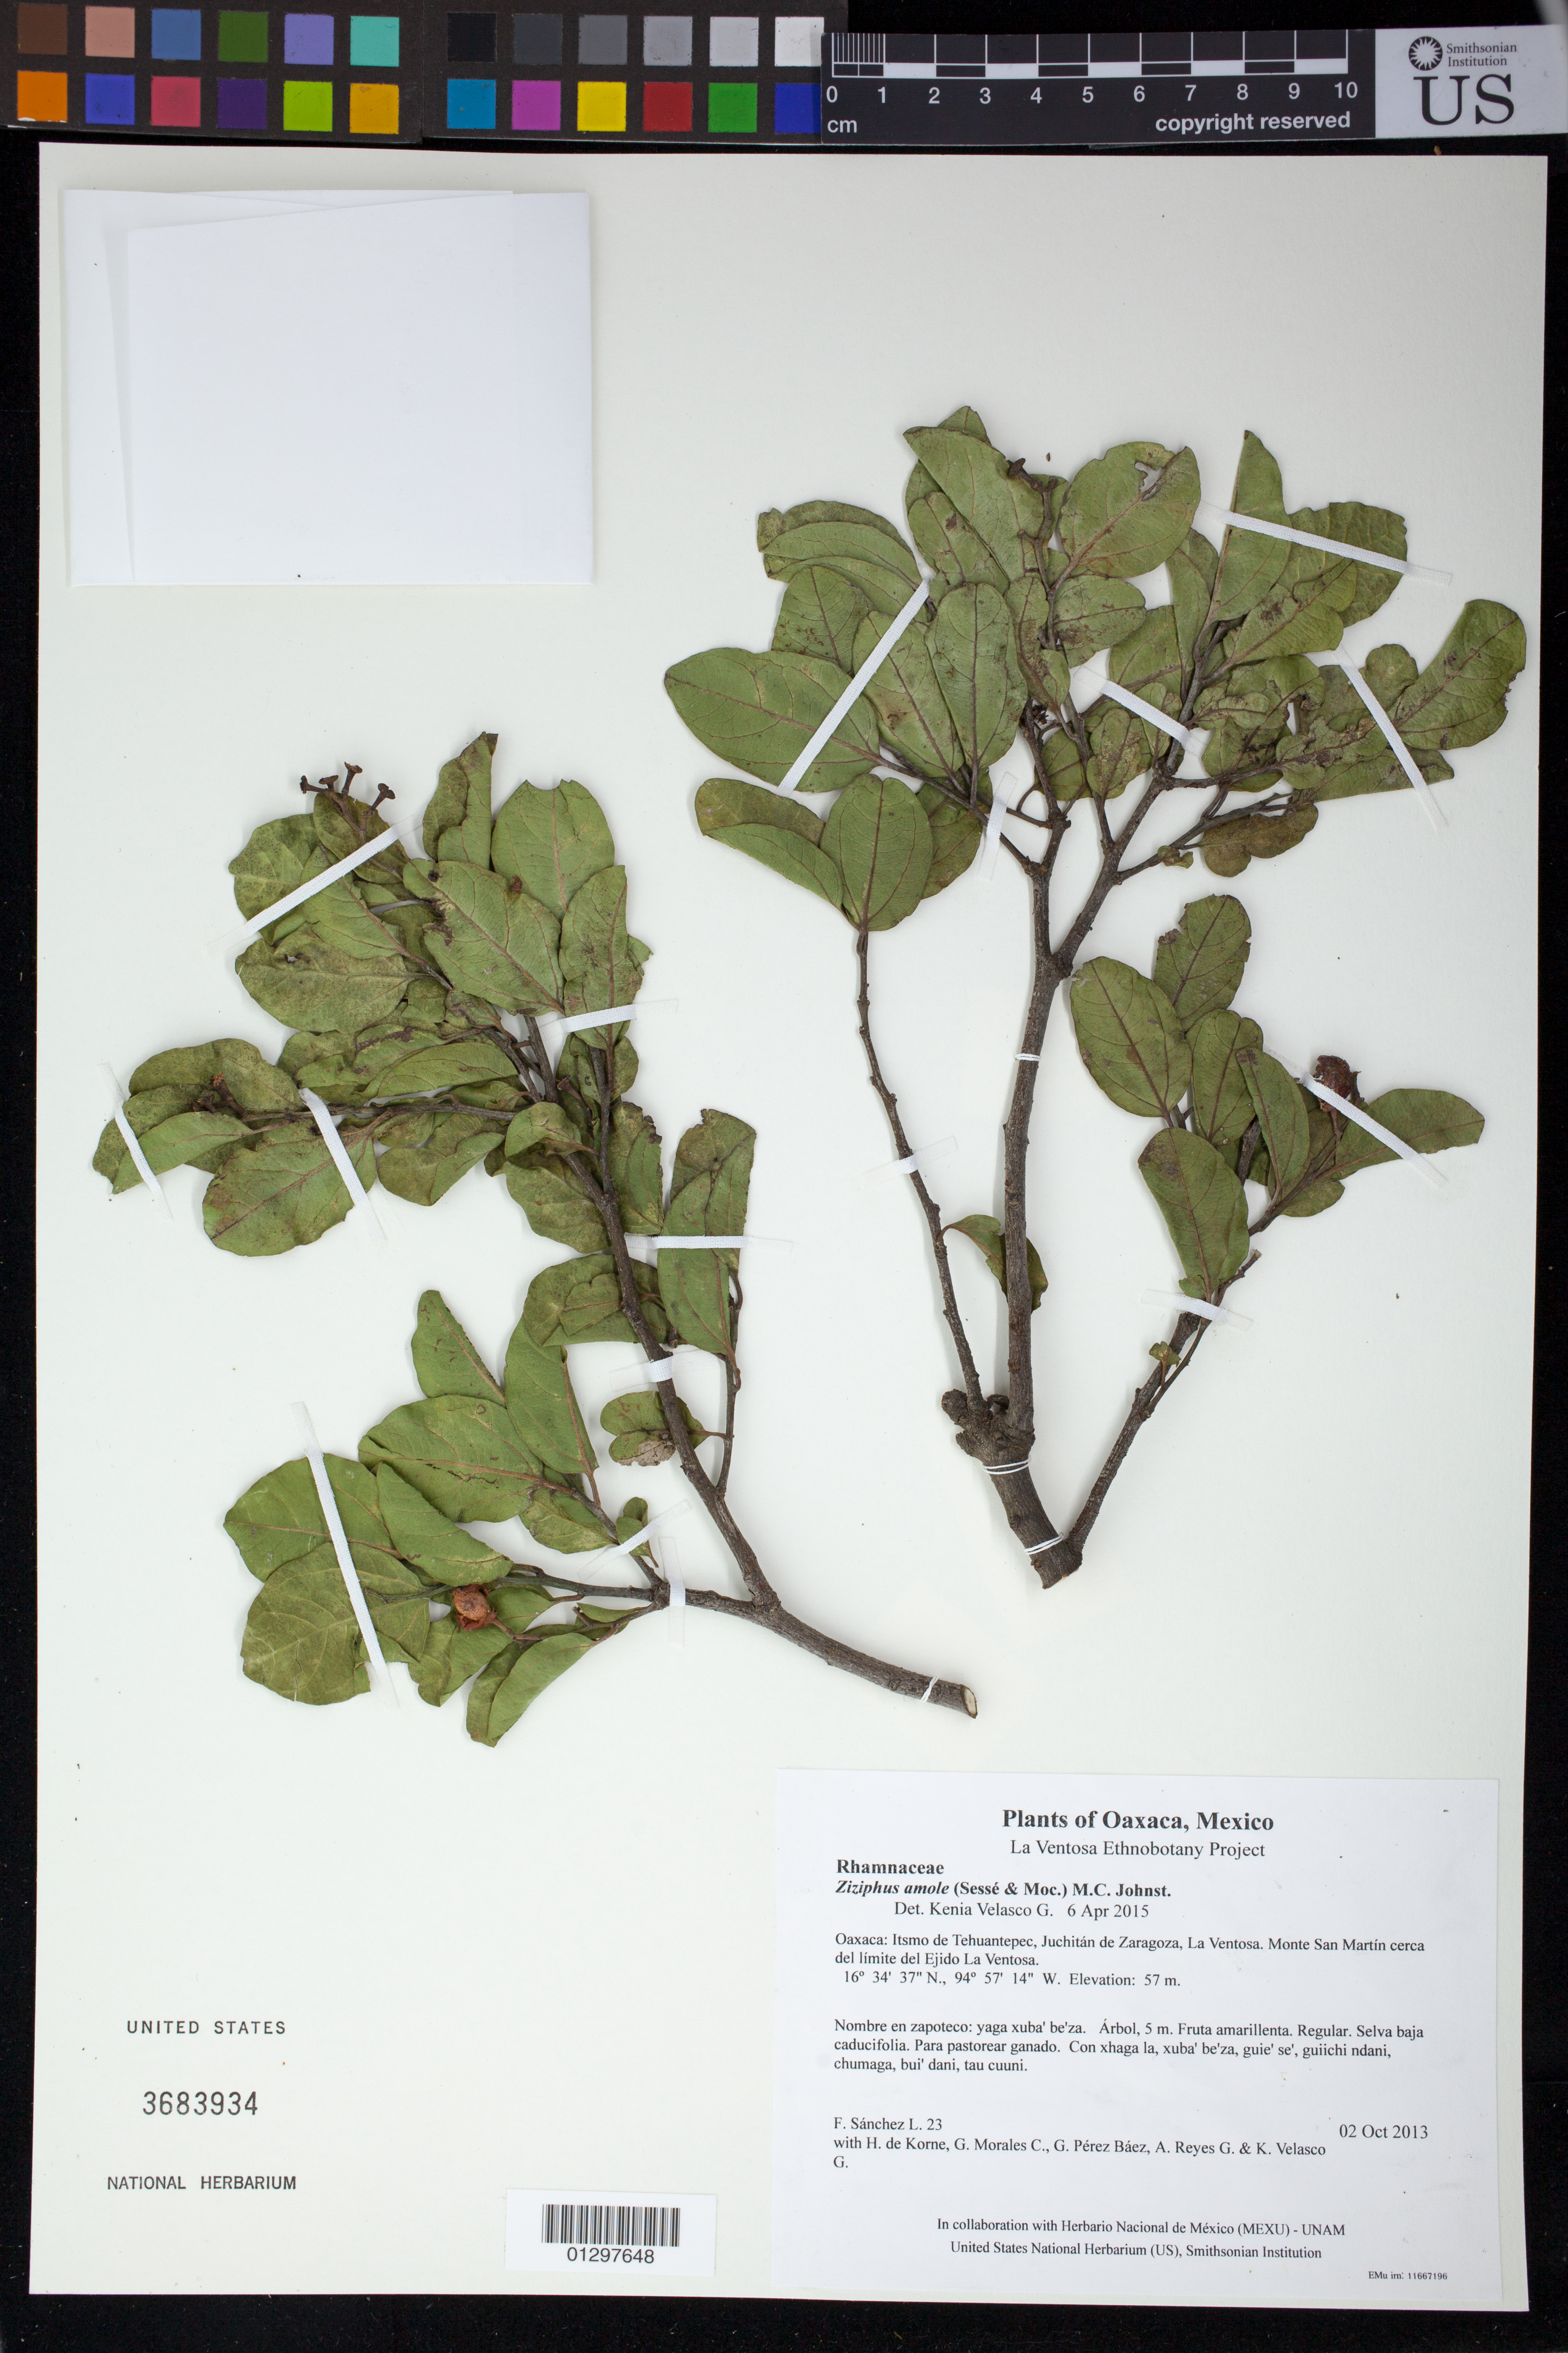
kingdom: Plantae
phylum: Tracheophyta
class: Magnoliopsida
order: Rosales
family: Rhamnaceae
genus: Sarcomphalus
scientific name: Sarcomphalus amole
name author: (Sessé & Moc.) Hauenschild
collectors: F. Sánchez L., H. de Korne, G. Morales C., G. Pérez Báez, A. Reyes G. & K. Velasco G.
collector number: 23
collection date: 2013-10-02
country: Mexico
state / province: Oaxaca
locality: Itsmo de Tehuantepec, Juchitán de Zaragoza, La Ventosa. Monte San Martín cerca del límite del Ejido La Ventosa.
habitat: Selva baja caducifolia. Para pastorear ganado.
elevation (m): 57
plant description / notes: JEBOT, MEXU, SERO, US; Yaga. 5 m. Cuaananaxhi naguchi ga. Nuu.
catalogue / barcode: US 3683934